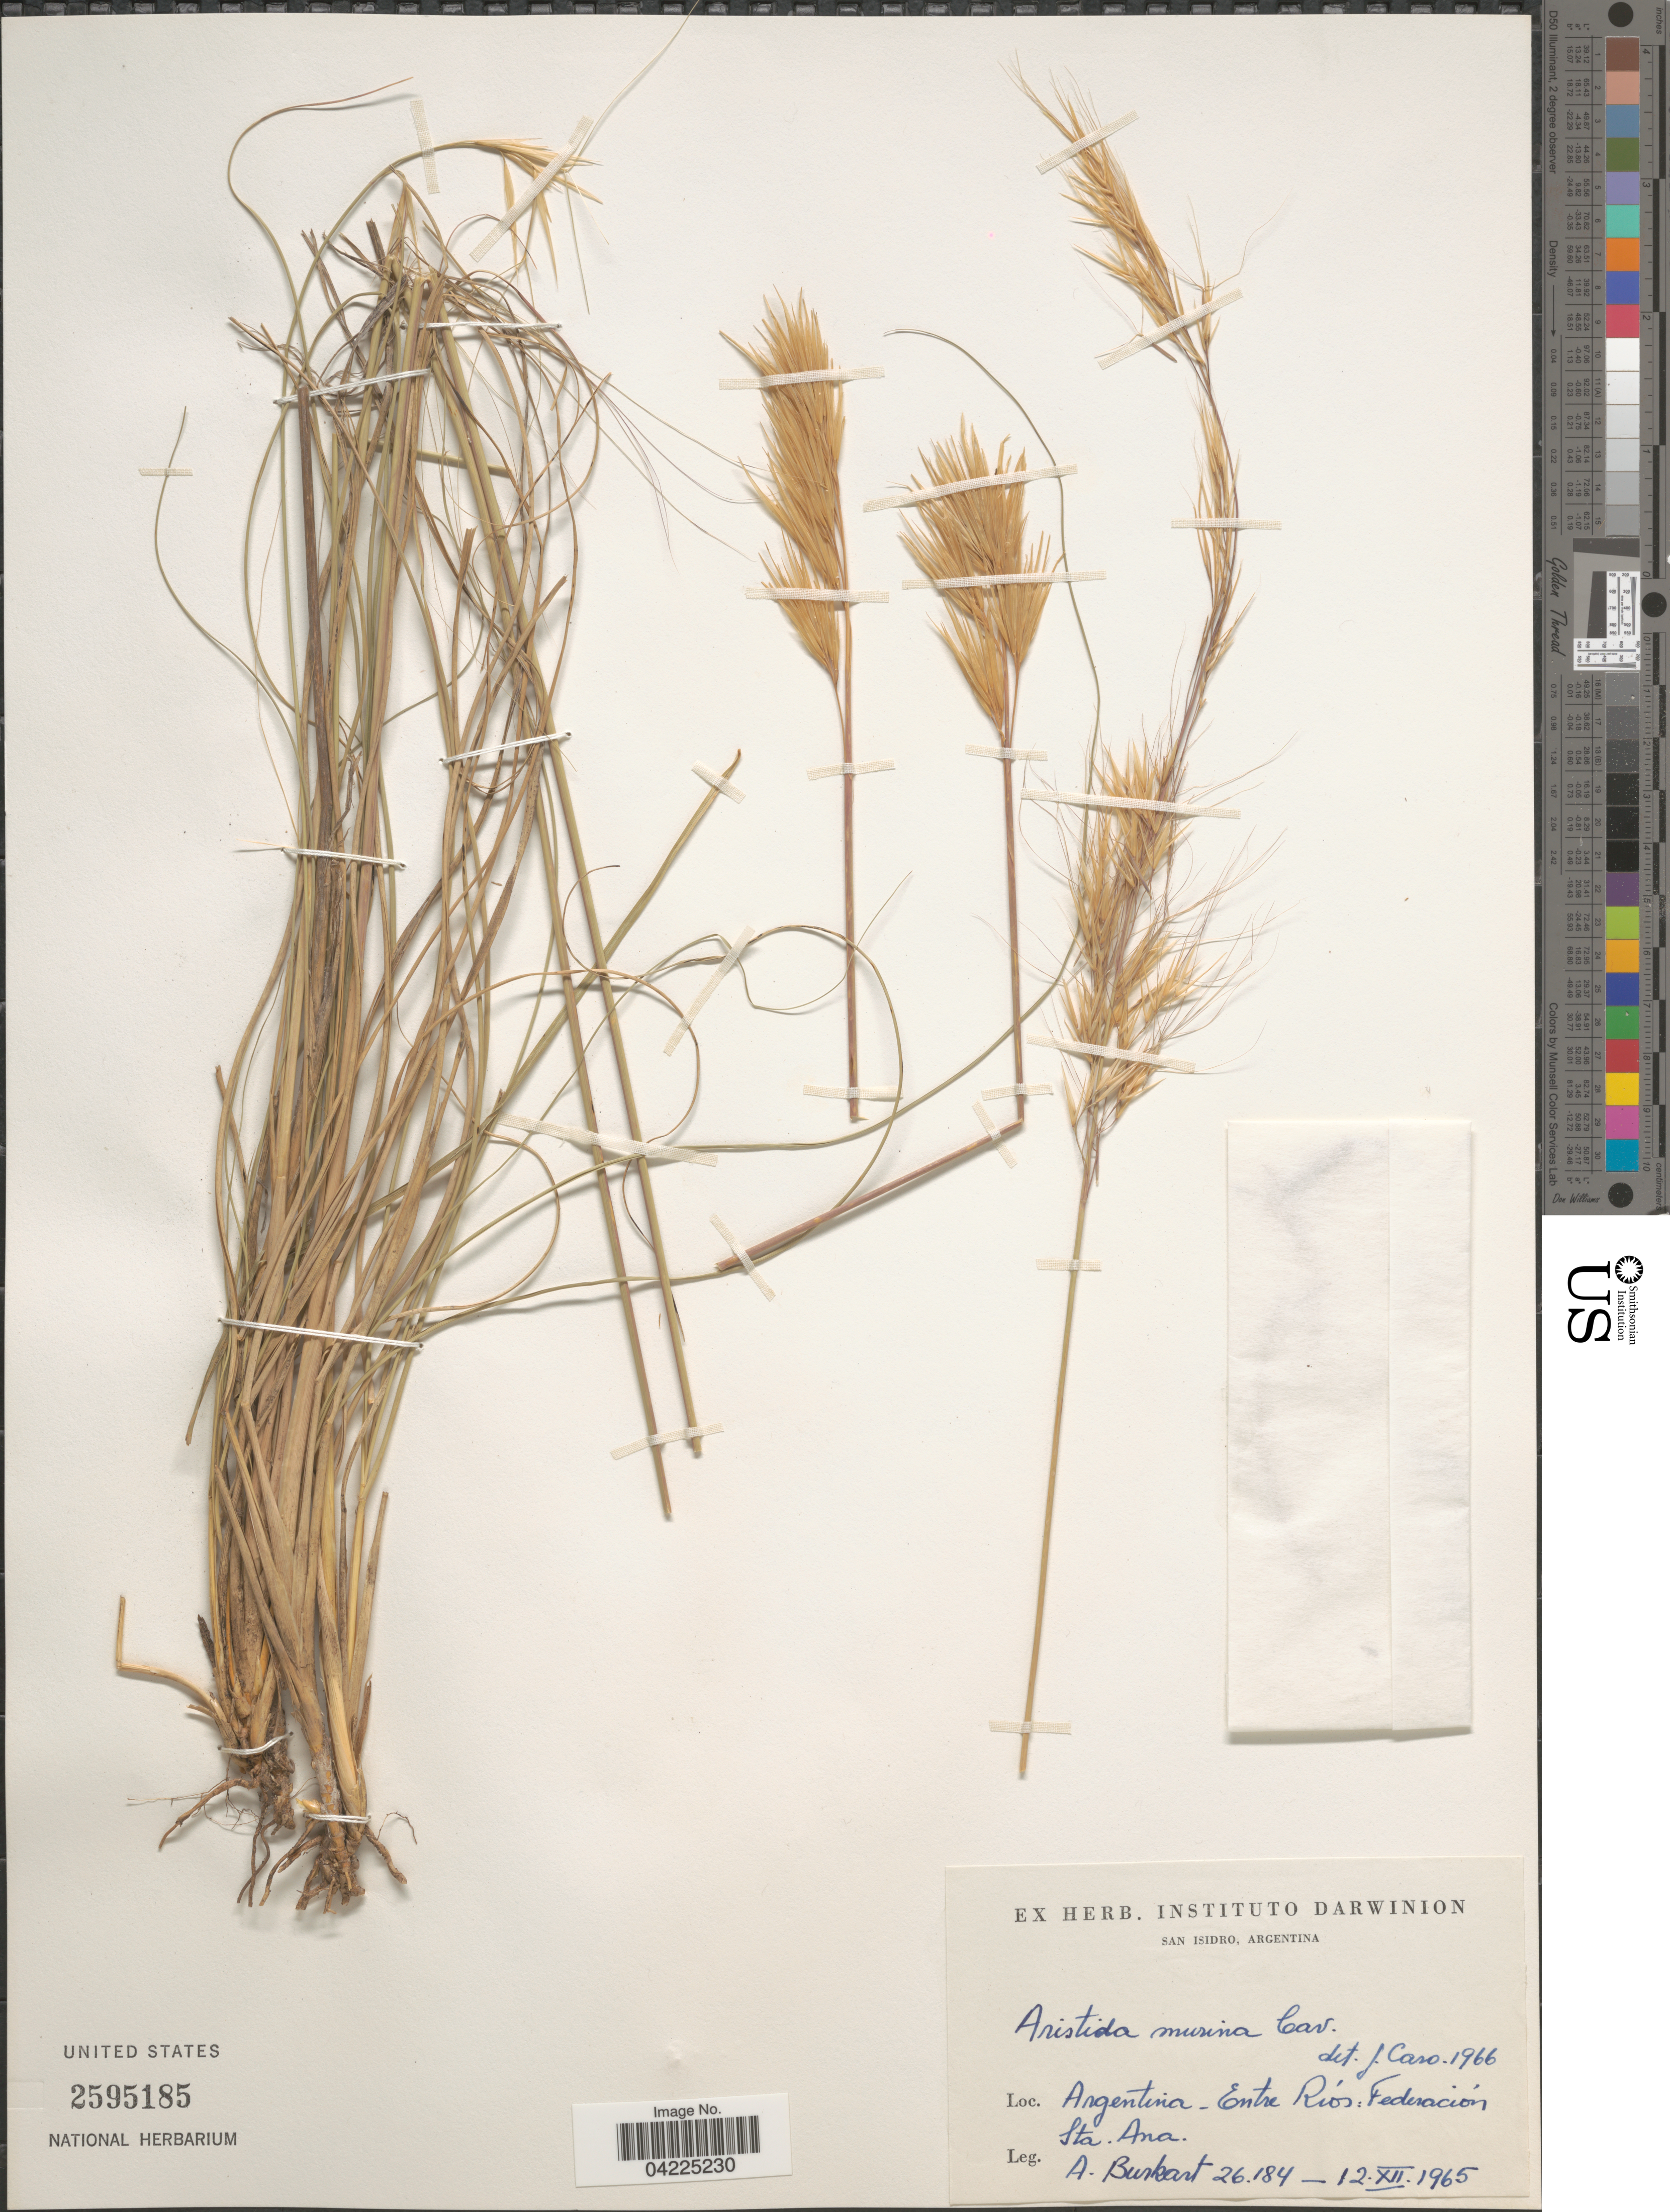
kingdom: Plantae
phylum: Tracheophyta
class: Liliopsida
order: Poales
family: Poaceae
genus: Aristida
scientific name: Aristida murina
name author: Cav.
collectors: A. E. Burkart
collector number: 26184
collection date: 1965-12-12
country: Argentina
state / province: Entre Rios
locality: Entre Ríos: Federación Sta. Ana. San Isidro.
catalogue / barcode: US 2595185